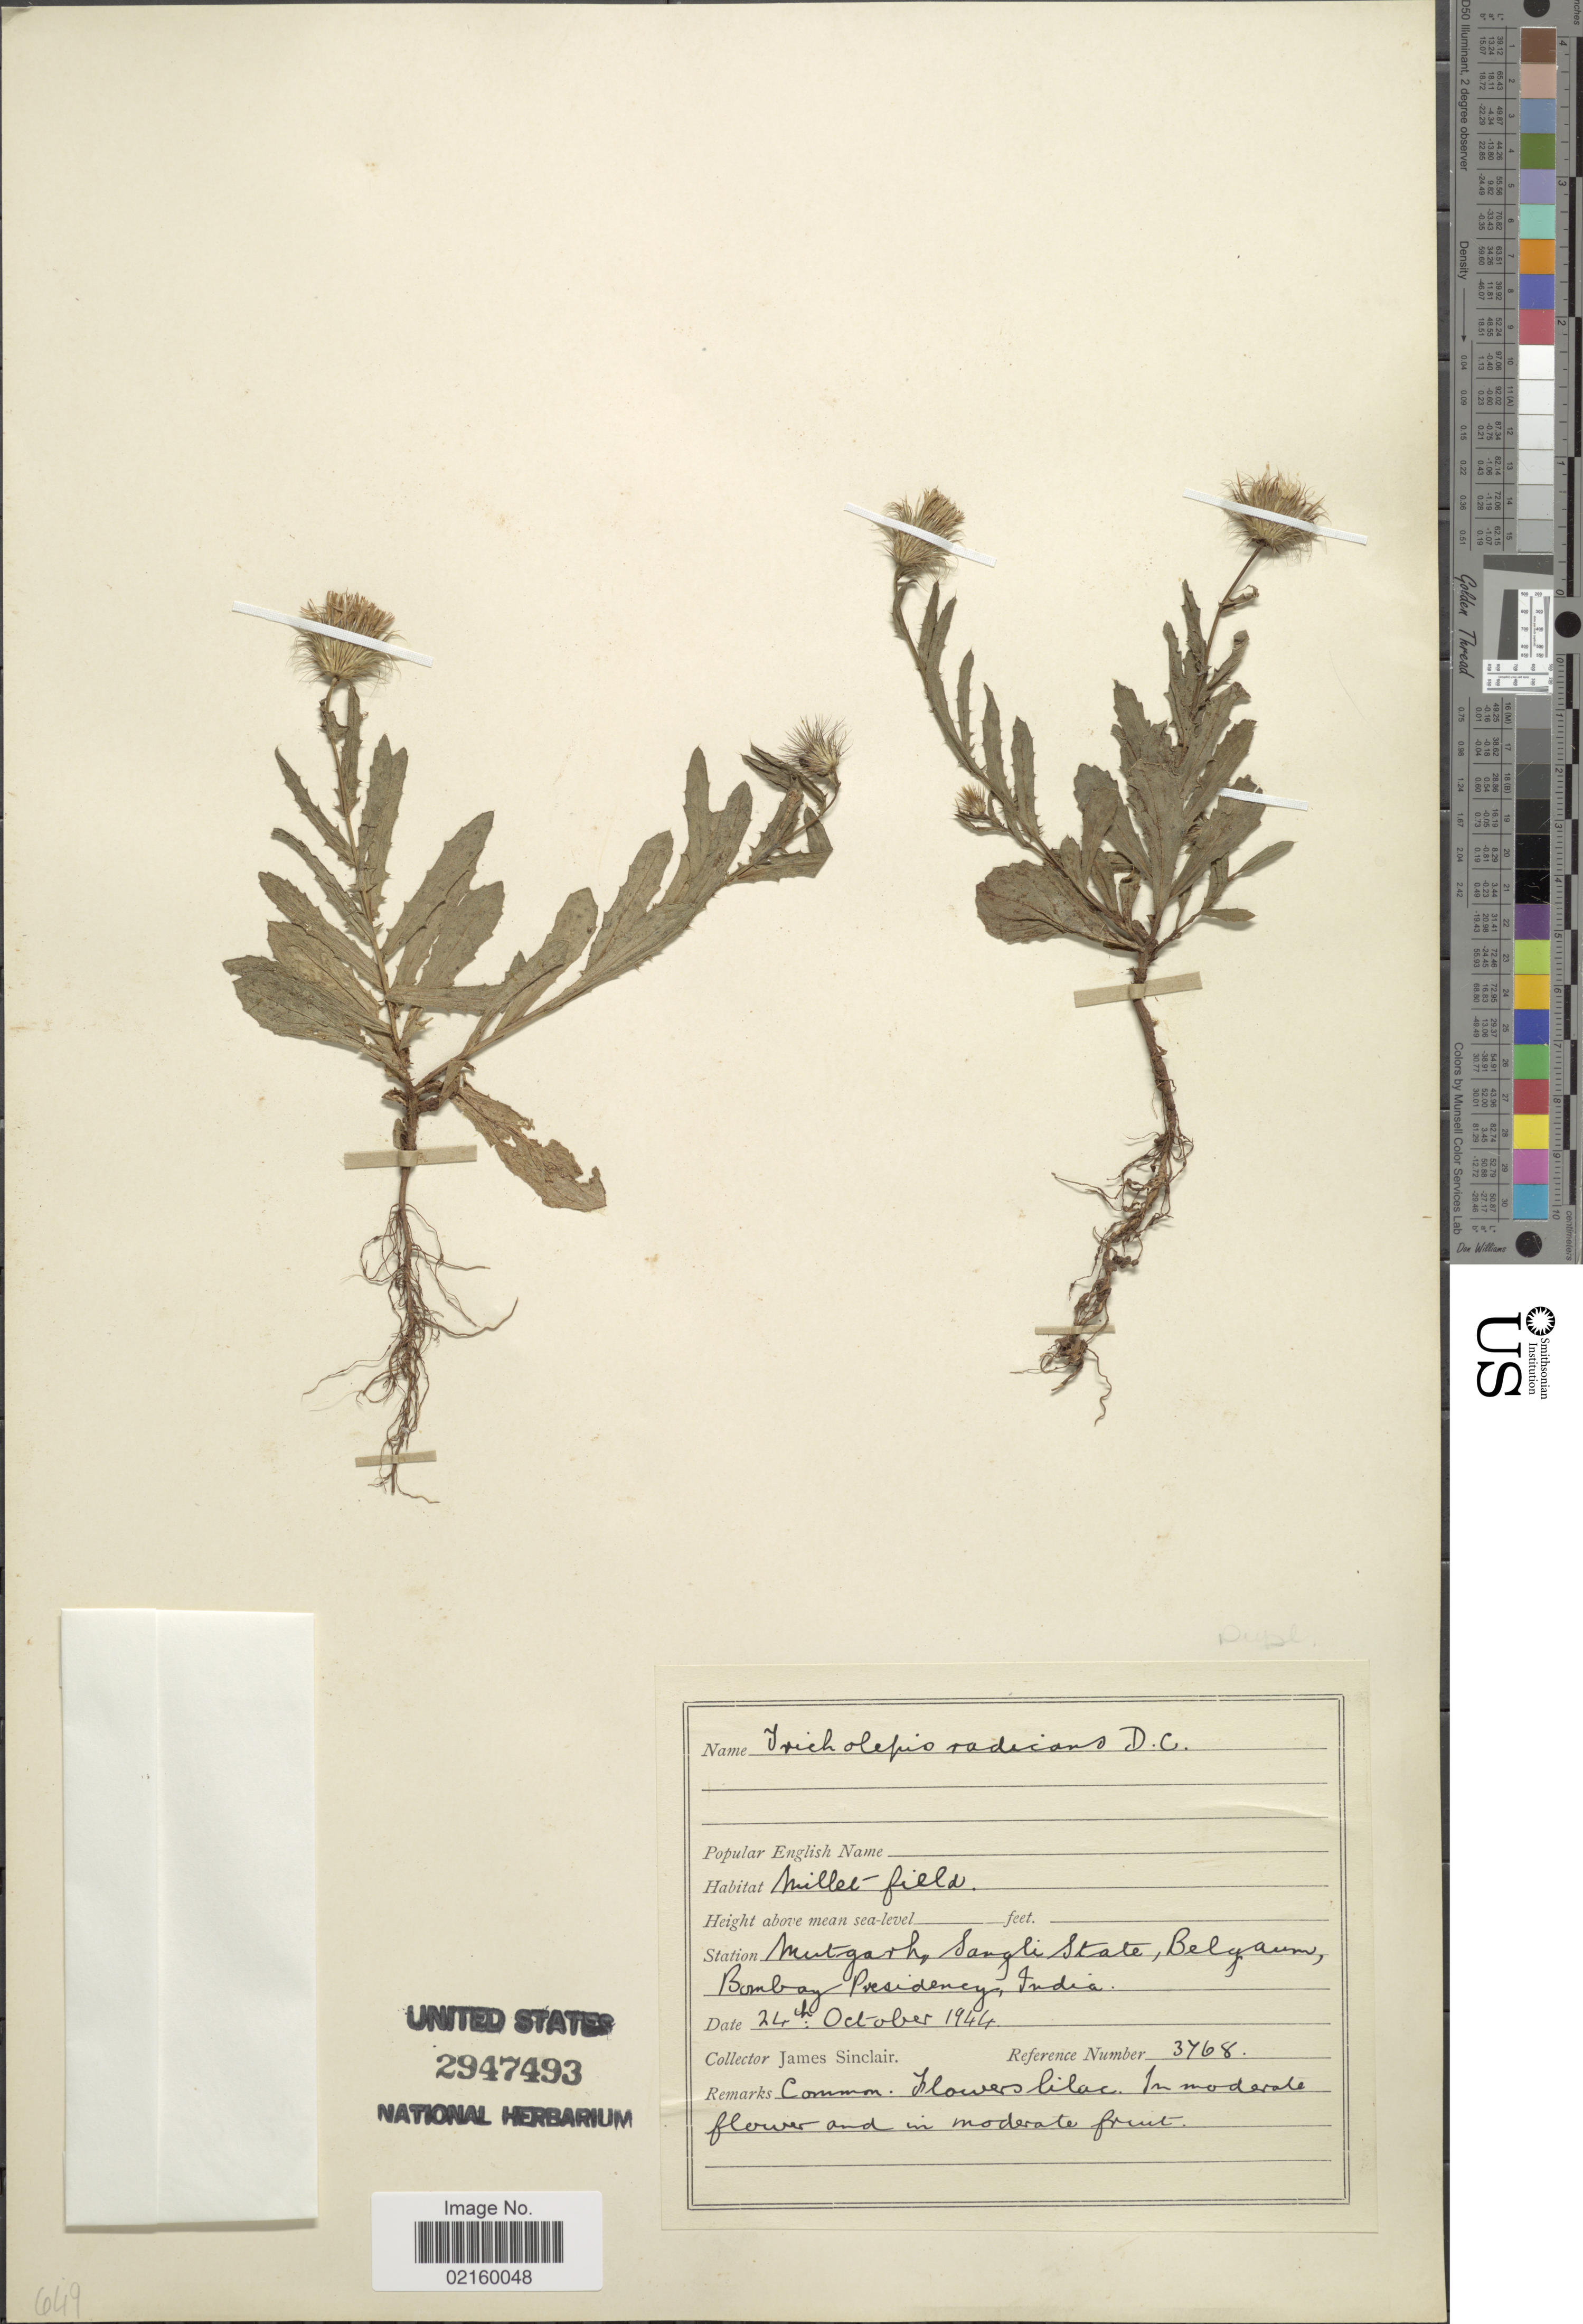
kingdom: Plantae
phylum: Tracheophyta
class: Magnoliopsida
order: Asterales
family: Asteraceae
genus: Tricholepis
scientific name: Tricholepis radicans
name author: DC.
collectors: J. Sinclair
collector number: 3768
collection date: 1944-10-24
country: India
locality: Mutgarh, Sangli State, Belgaum, Bombay Presidency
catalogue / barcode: US 2947493